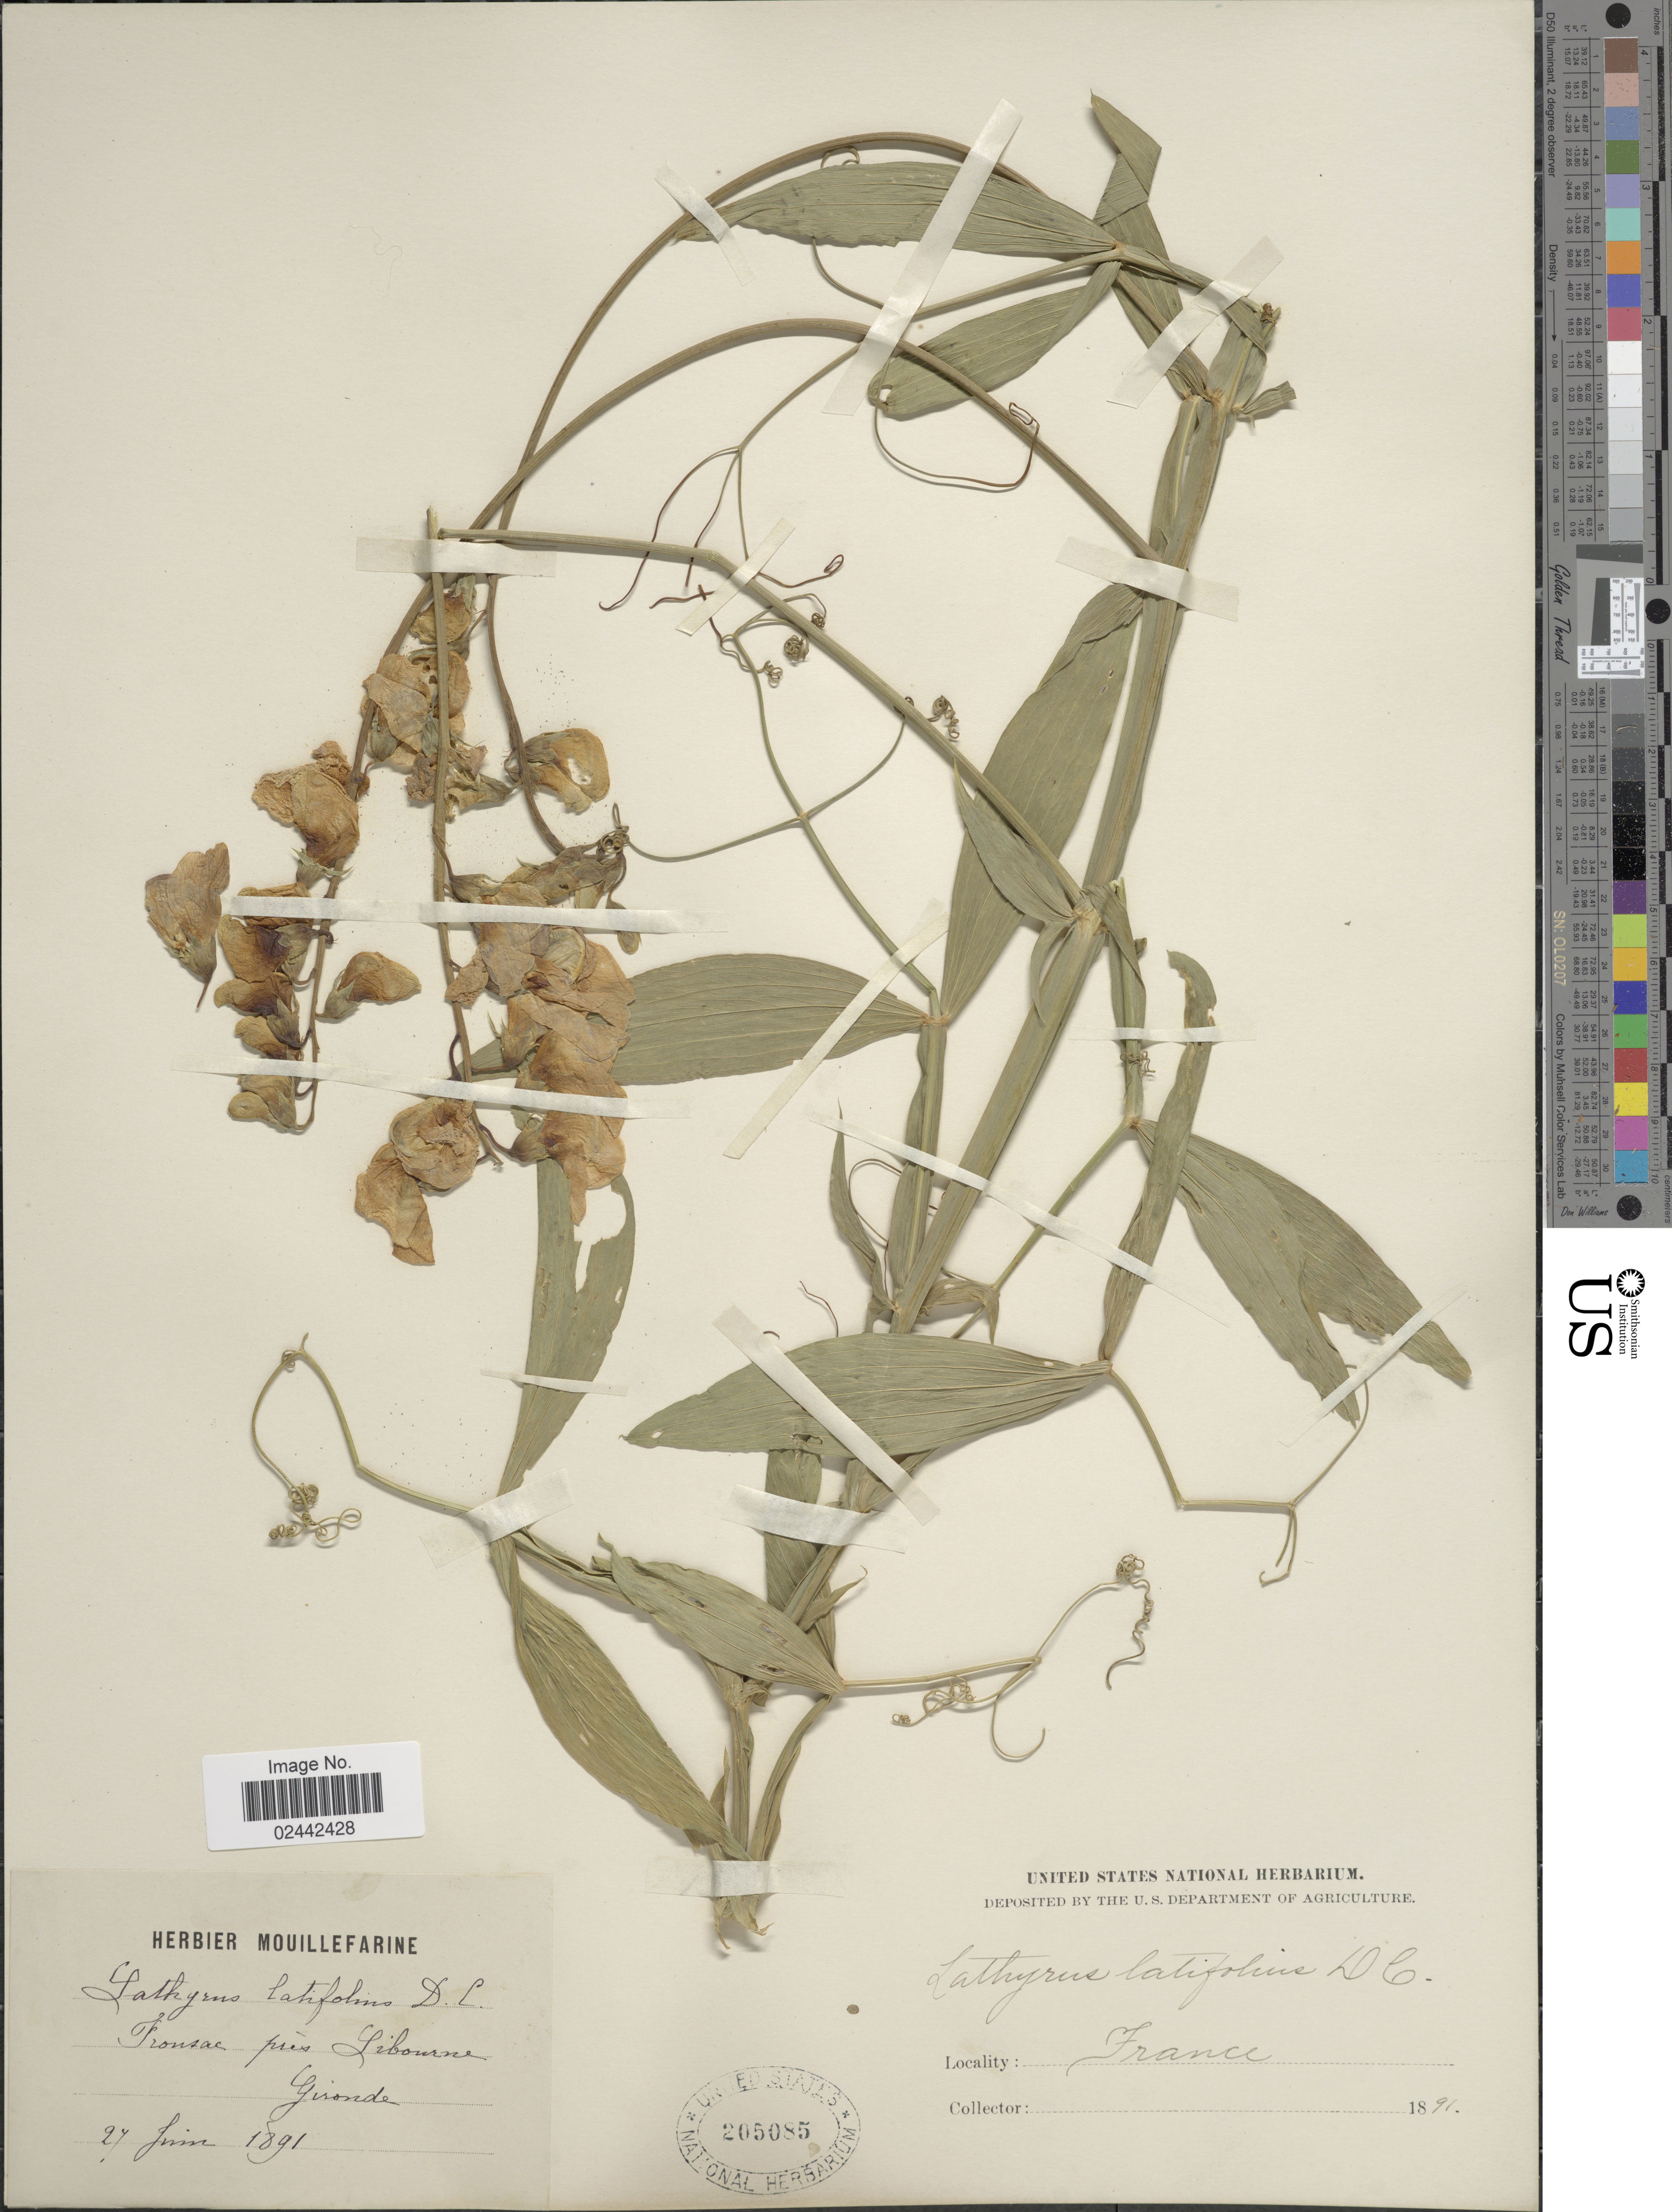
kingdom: Plantae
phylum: Tracheophyta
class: Magnoliopsida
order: Fabales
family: Fabaceae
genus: Lathyrus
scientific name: Lathyrus latifolius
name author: L.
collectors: ex herb. Mouillefarine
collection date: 1891-06-27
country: France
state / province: Nouvelle-Aquitaine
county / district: Gironde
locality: Fronsac près Libourne, Gironde.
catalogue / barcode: US 205085